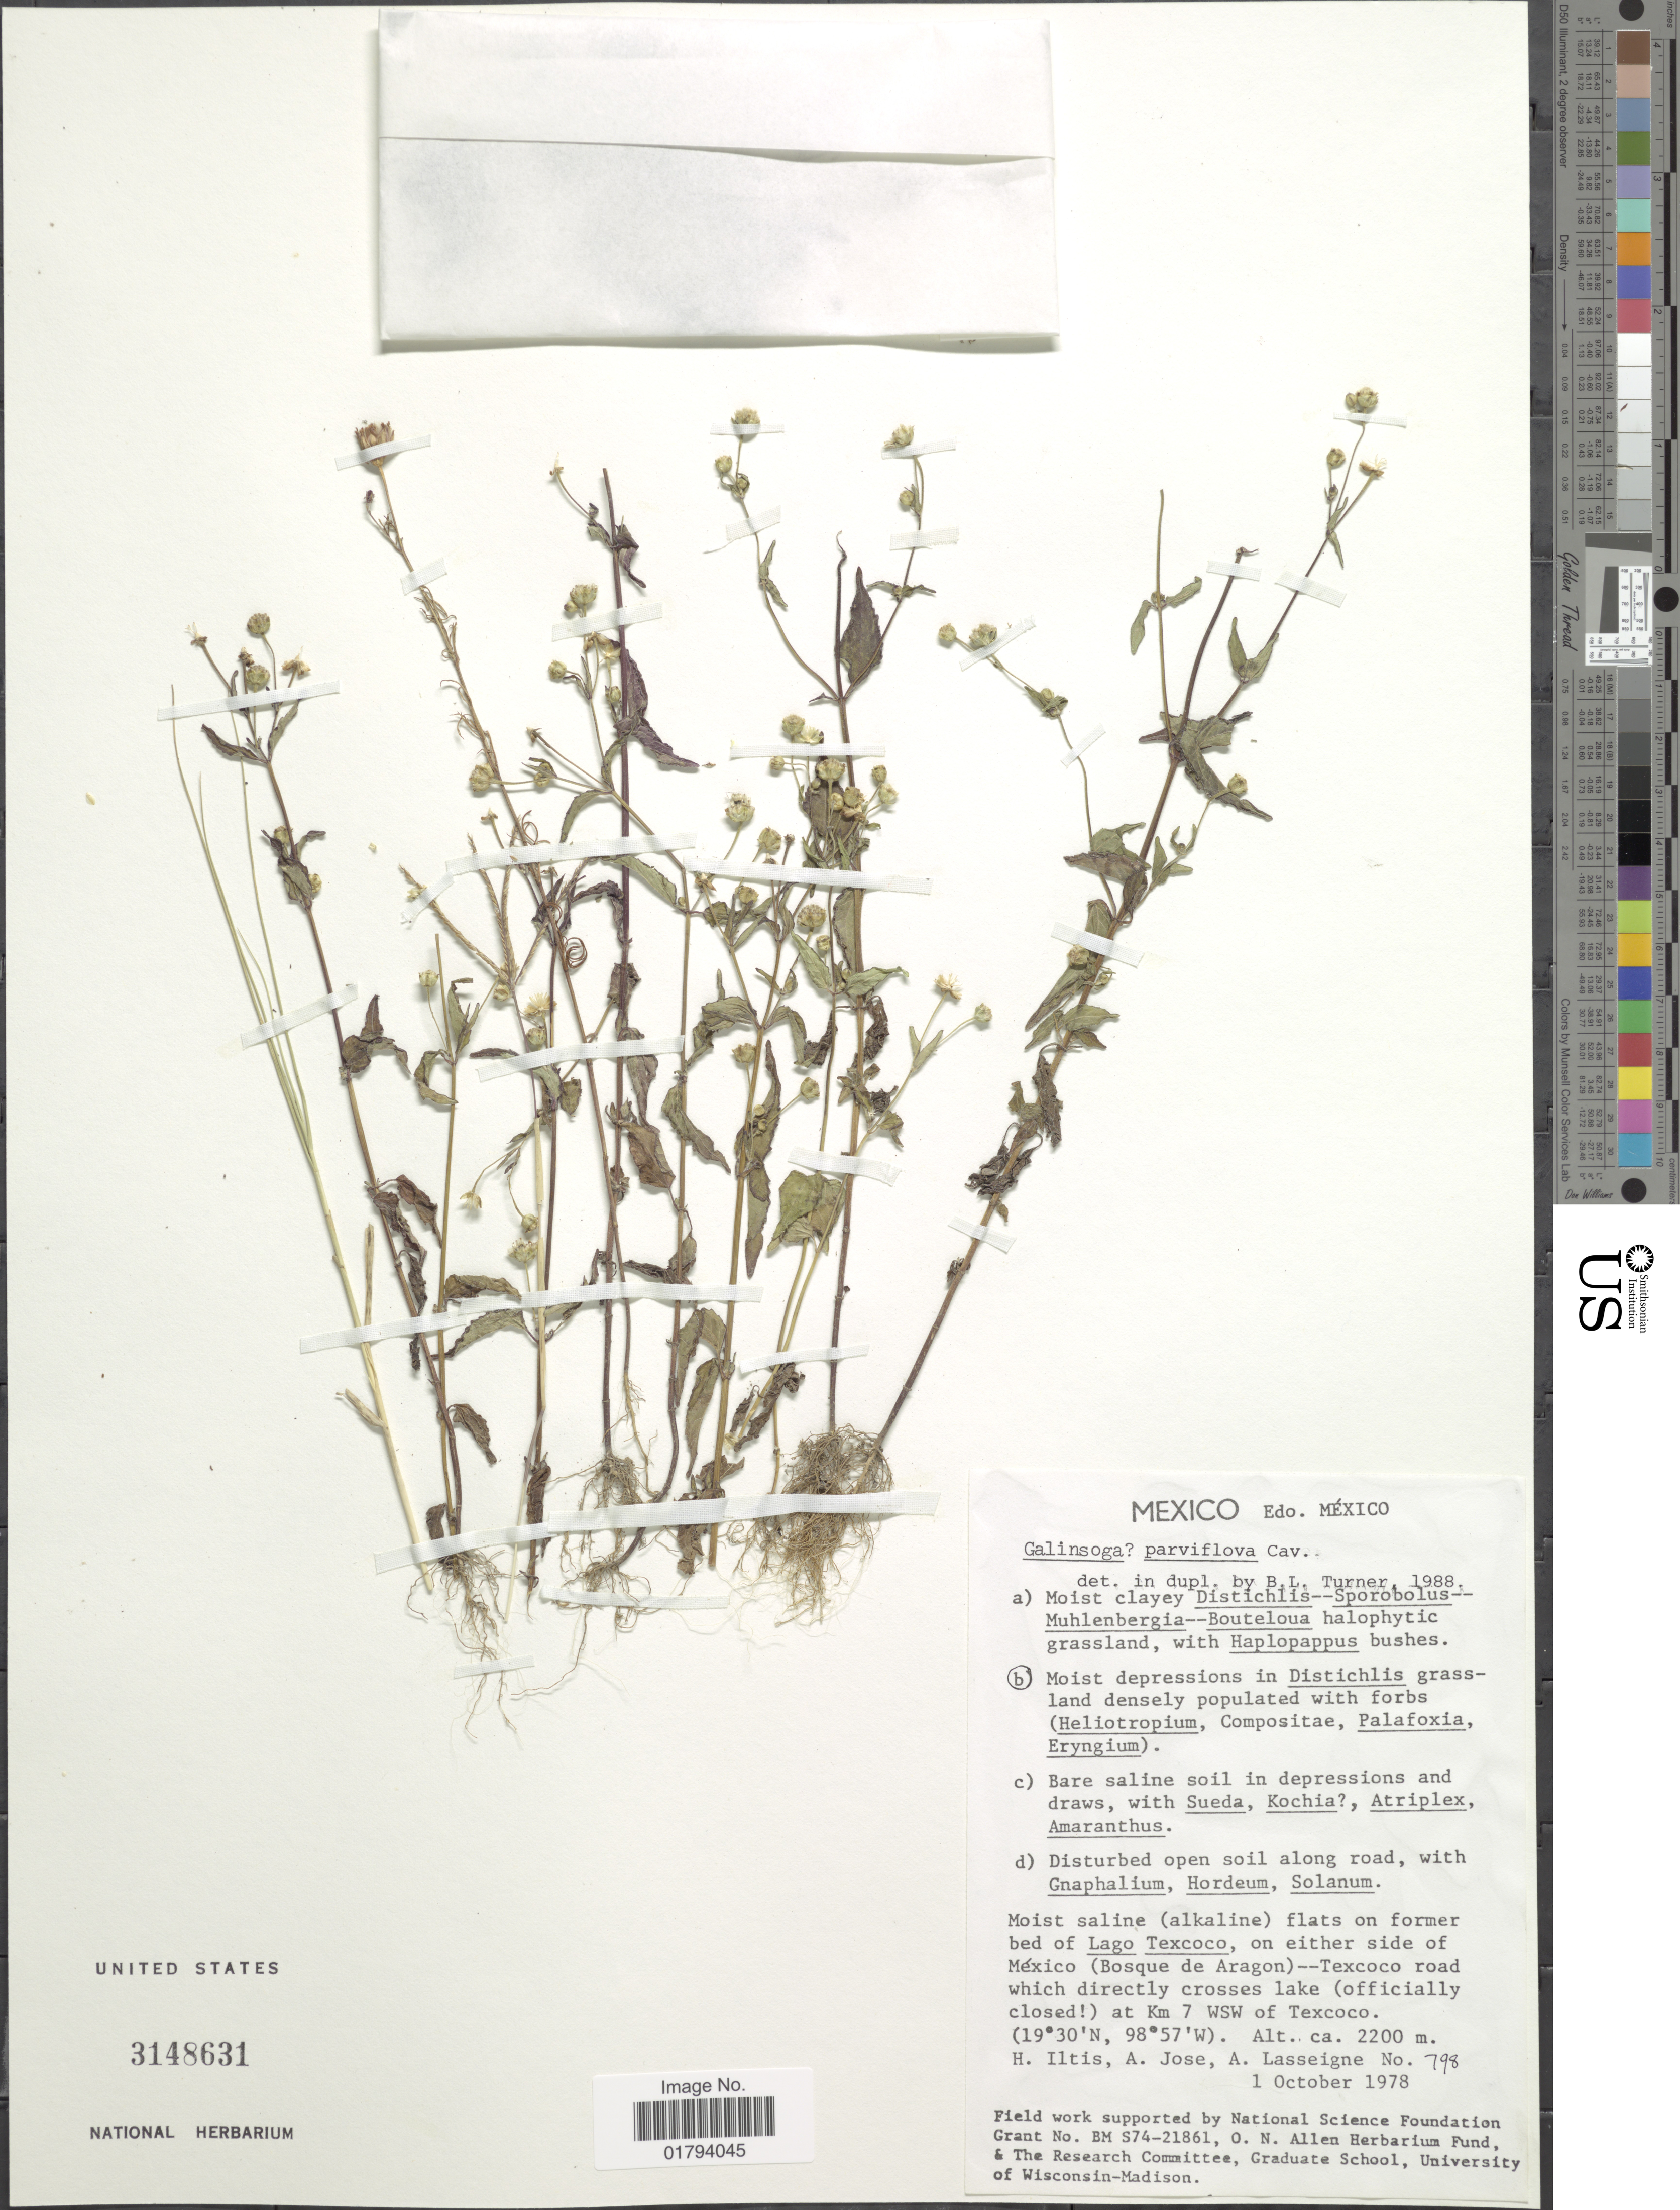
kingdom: Plantae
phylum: Tracheophyta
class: Magnoliopsida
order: Asterales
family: Asteraceae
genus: Galinsoga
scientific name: Galinsoga parviflora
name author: Cav.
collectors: H. Iltis, A. Jose & A. Lasseigne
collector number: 798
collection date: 1978-10-01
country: Mexico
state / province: México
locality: Moist saline (alkaline) flats on former bed of Lago Texcoco, on either side of Mexico (Bosque de Aragon)-Texcoco road which directly crosses lake (officially closed) at km 7 WSW of Texcoco.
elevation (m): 2200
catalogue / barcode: US 3148631